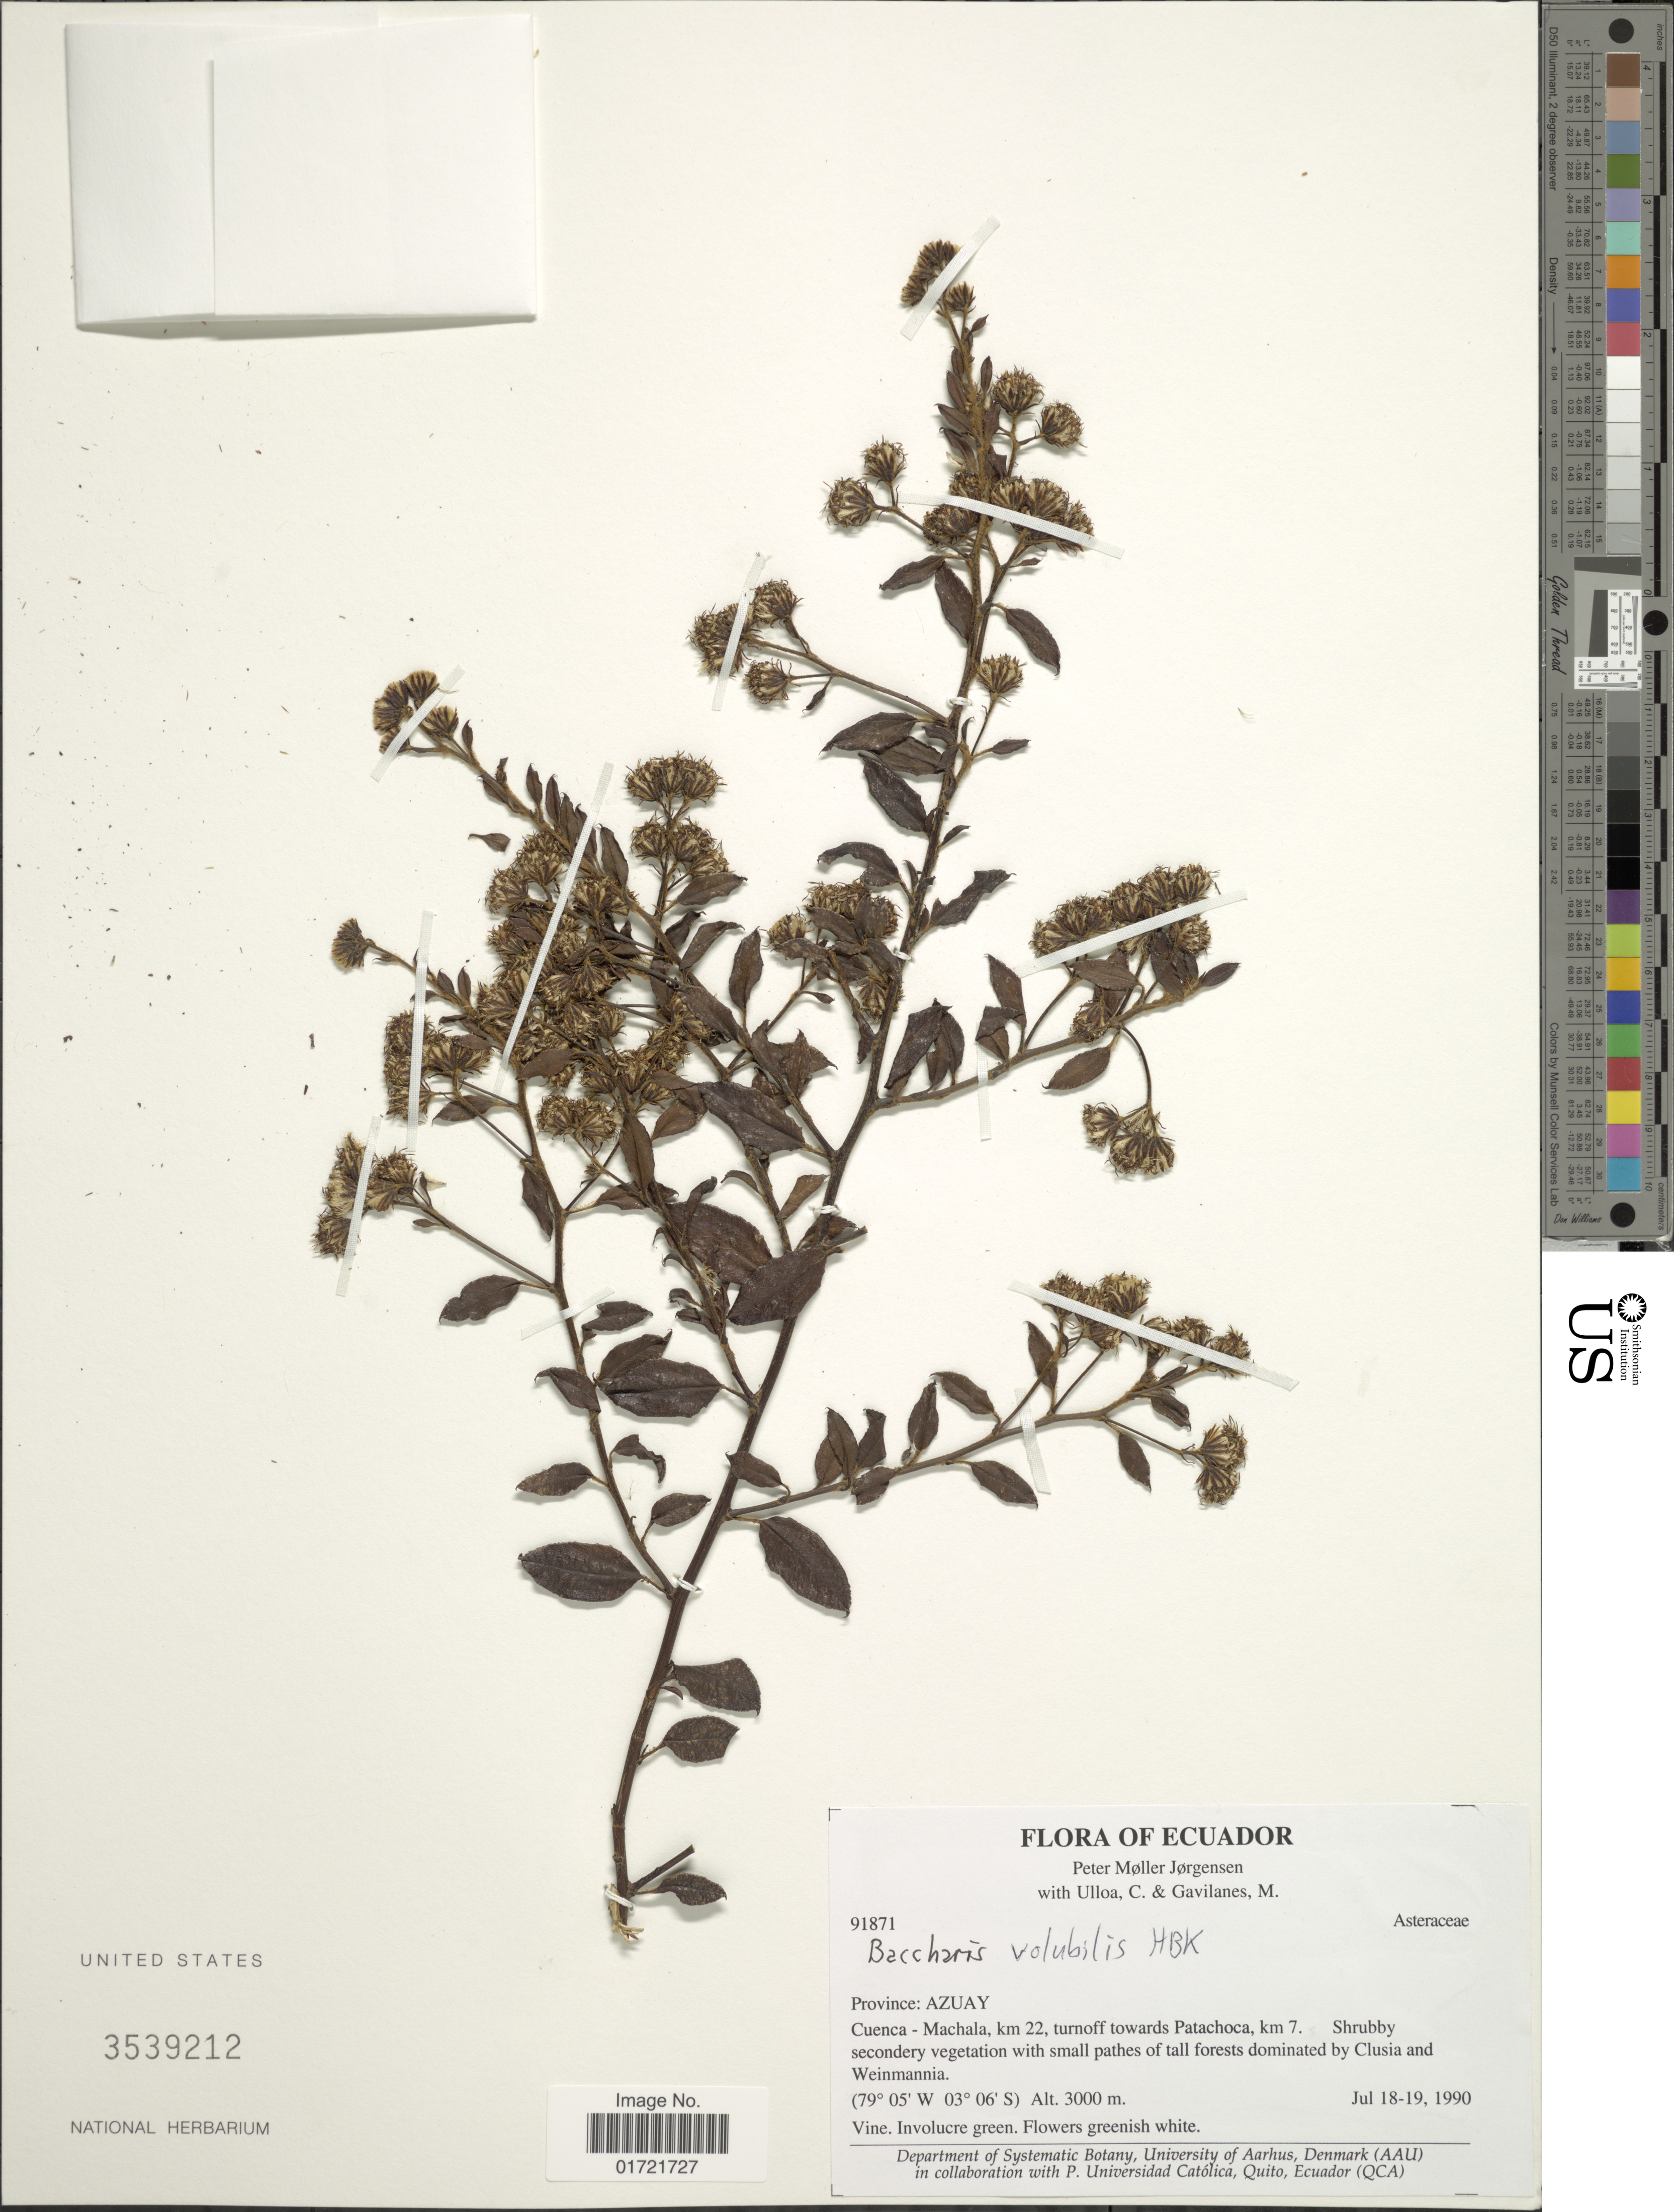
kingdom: Plantae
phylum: Tracheophyta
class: Magnoliopsida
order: Asterales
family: Asteraceae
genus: Baccharis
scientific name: Baccharis volubilis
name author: Kunth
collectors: P. M. Jørgensen, C. Ulloa & M. Gavilanes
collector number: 91871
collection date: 1990-07-18/1990-07-19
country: Ecuador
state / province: Azuay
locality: Province: Azuay, Cuenca - Machala, km 22, turnoff towards Patachoca, km 7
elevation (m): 3000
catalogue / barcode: US 3539212